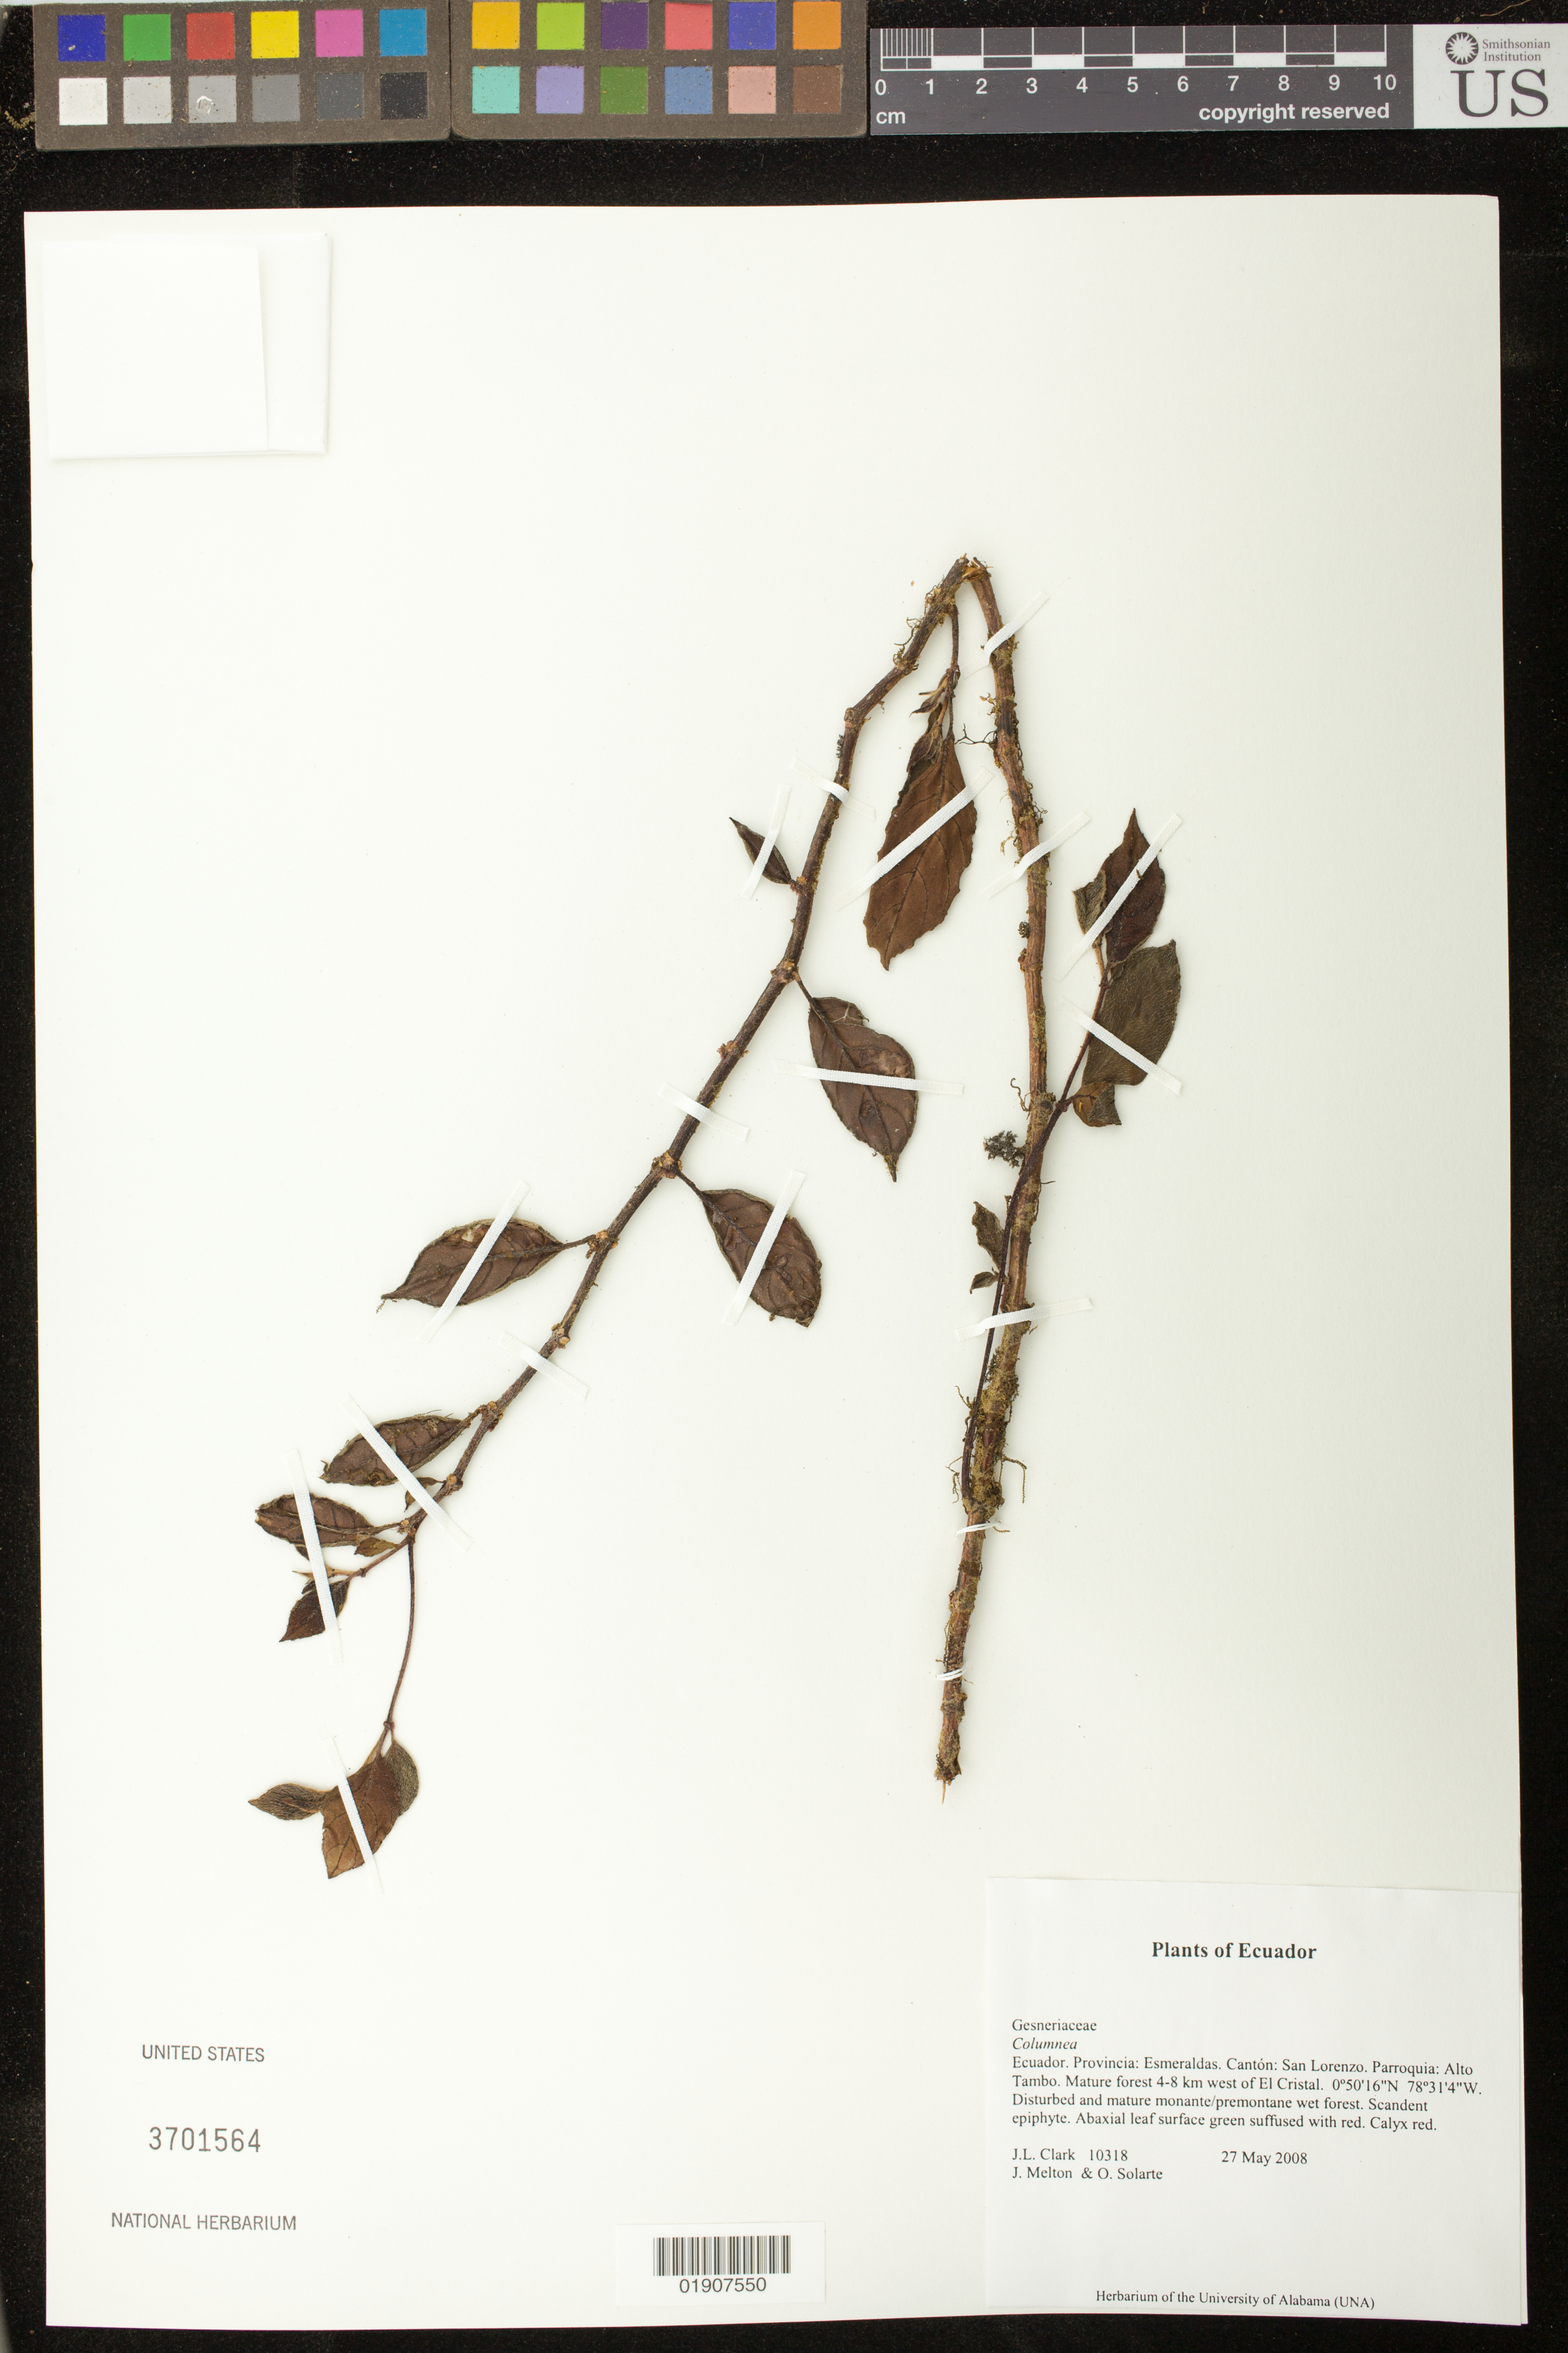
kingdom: Plantae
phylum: Tracheophyta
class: Magnoliopsida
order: Lamiales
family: Gesneriaceae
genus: Columnea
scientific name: Columnea sp.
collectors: J. L. Clark, J. Melton & O. Solarte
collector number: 10318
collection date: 2008-05-27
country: Ecuador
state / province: Esmeraldas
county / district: San Lorenzo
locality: Provincia: Esmeraldas. Cantón: San Lorenzo. Parroquia: Alto Tambo. Mature forest 4-8 km west of El Cristal.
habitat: Disturbed and mature monante/premontane wet forest.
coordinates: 0 50 16 N, 78 31 4 W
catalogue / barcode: US 3701564